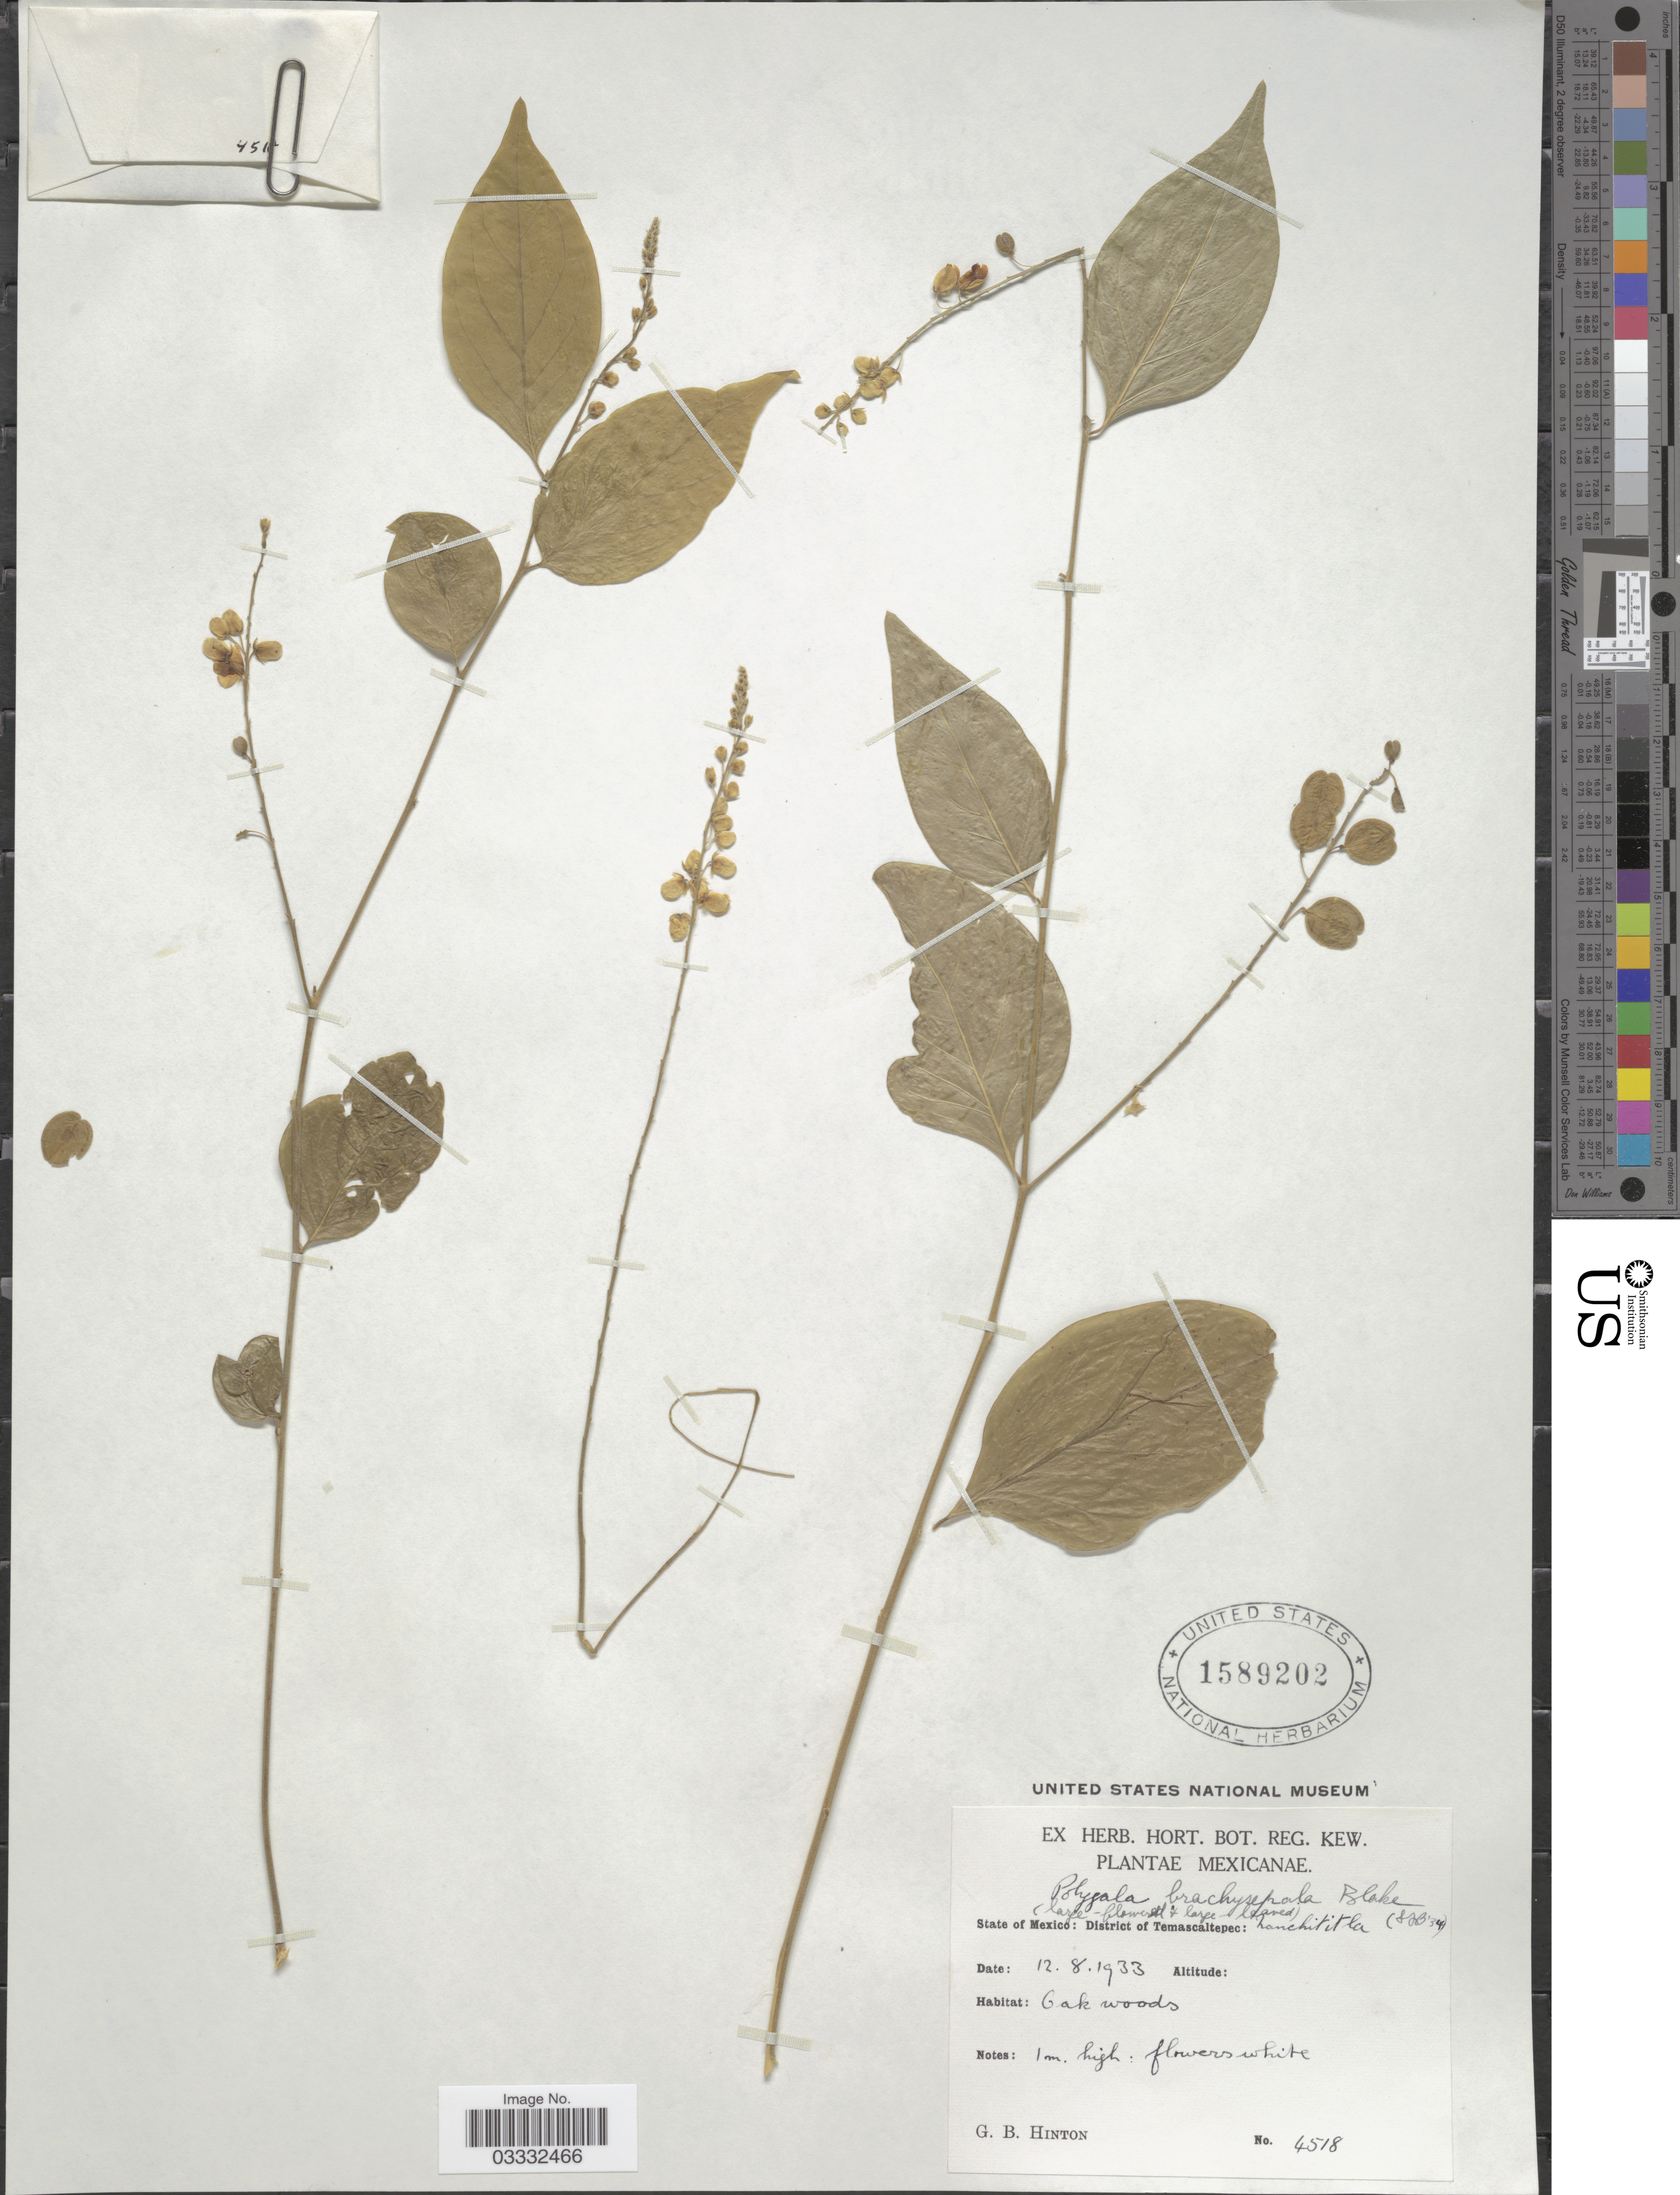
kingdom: Plantae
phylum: Tracheophyta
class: Magnoliopsida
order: Fabales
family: Polygalaceae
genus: Polygala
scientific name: Polygala brachysepala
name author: S.F. Blake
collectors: G. B. Hinton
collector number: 4518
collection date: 1933-08-12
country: Mexico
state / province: México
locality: District of Temascaltepec: Nanchititla.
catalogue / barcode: US 1589202